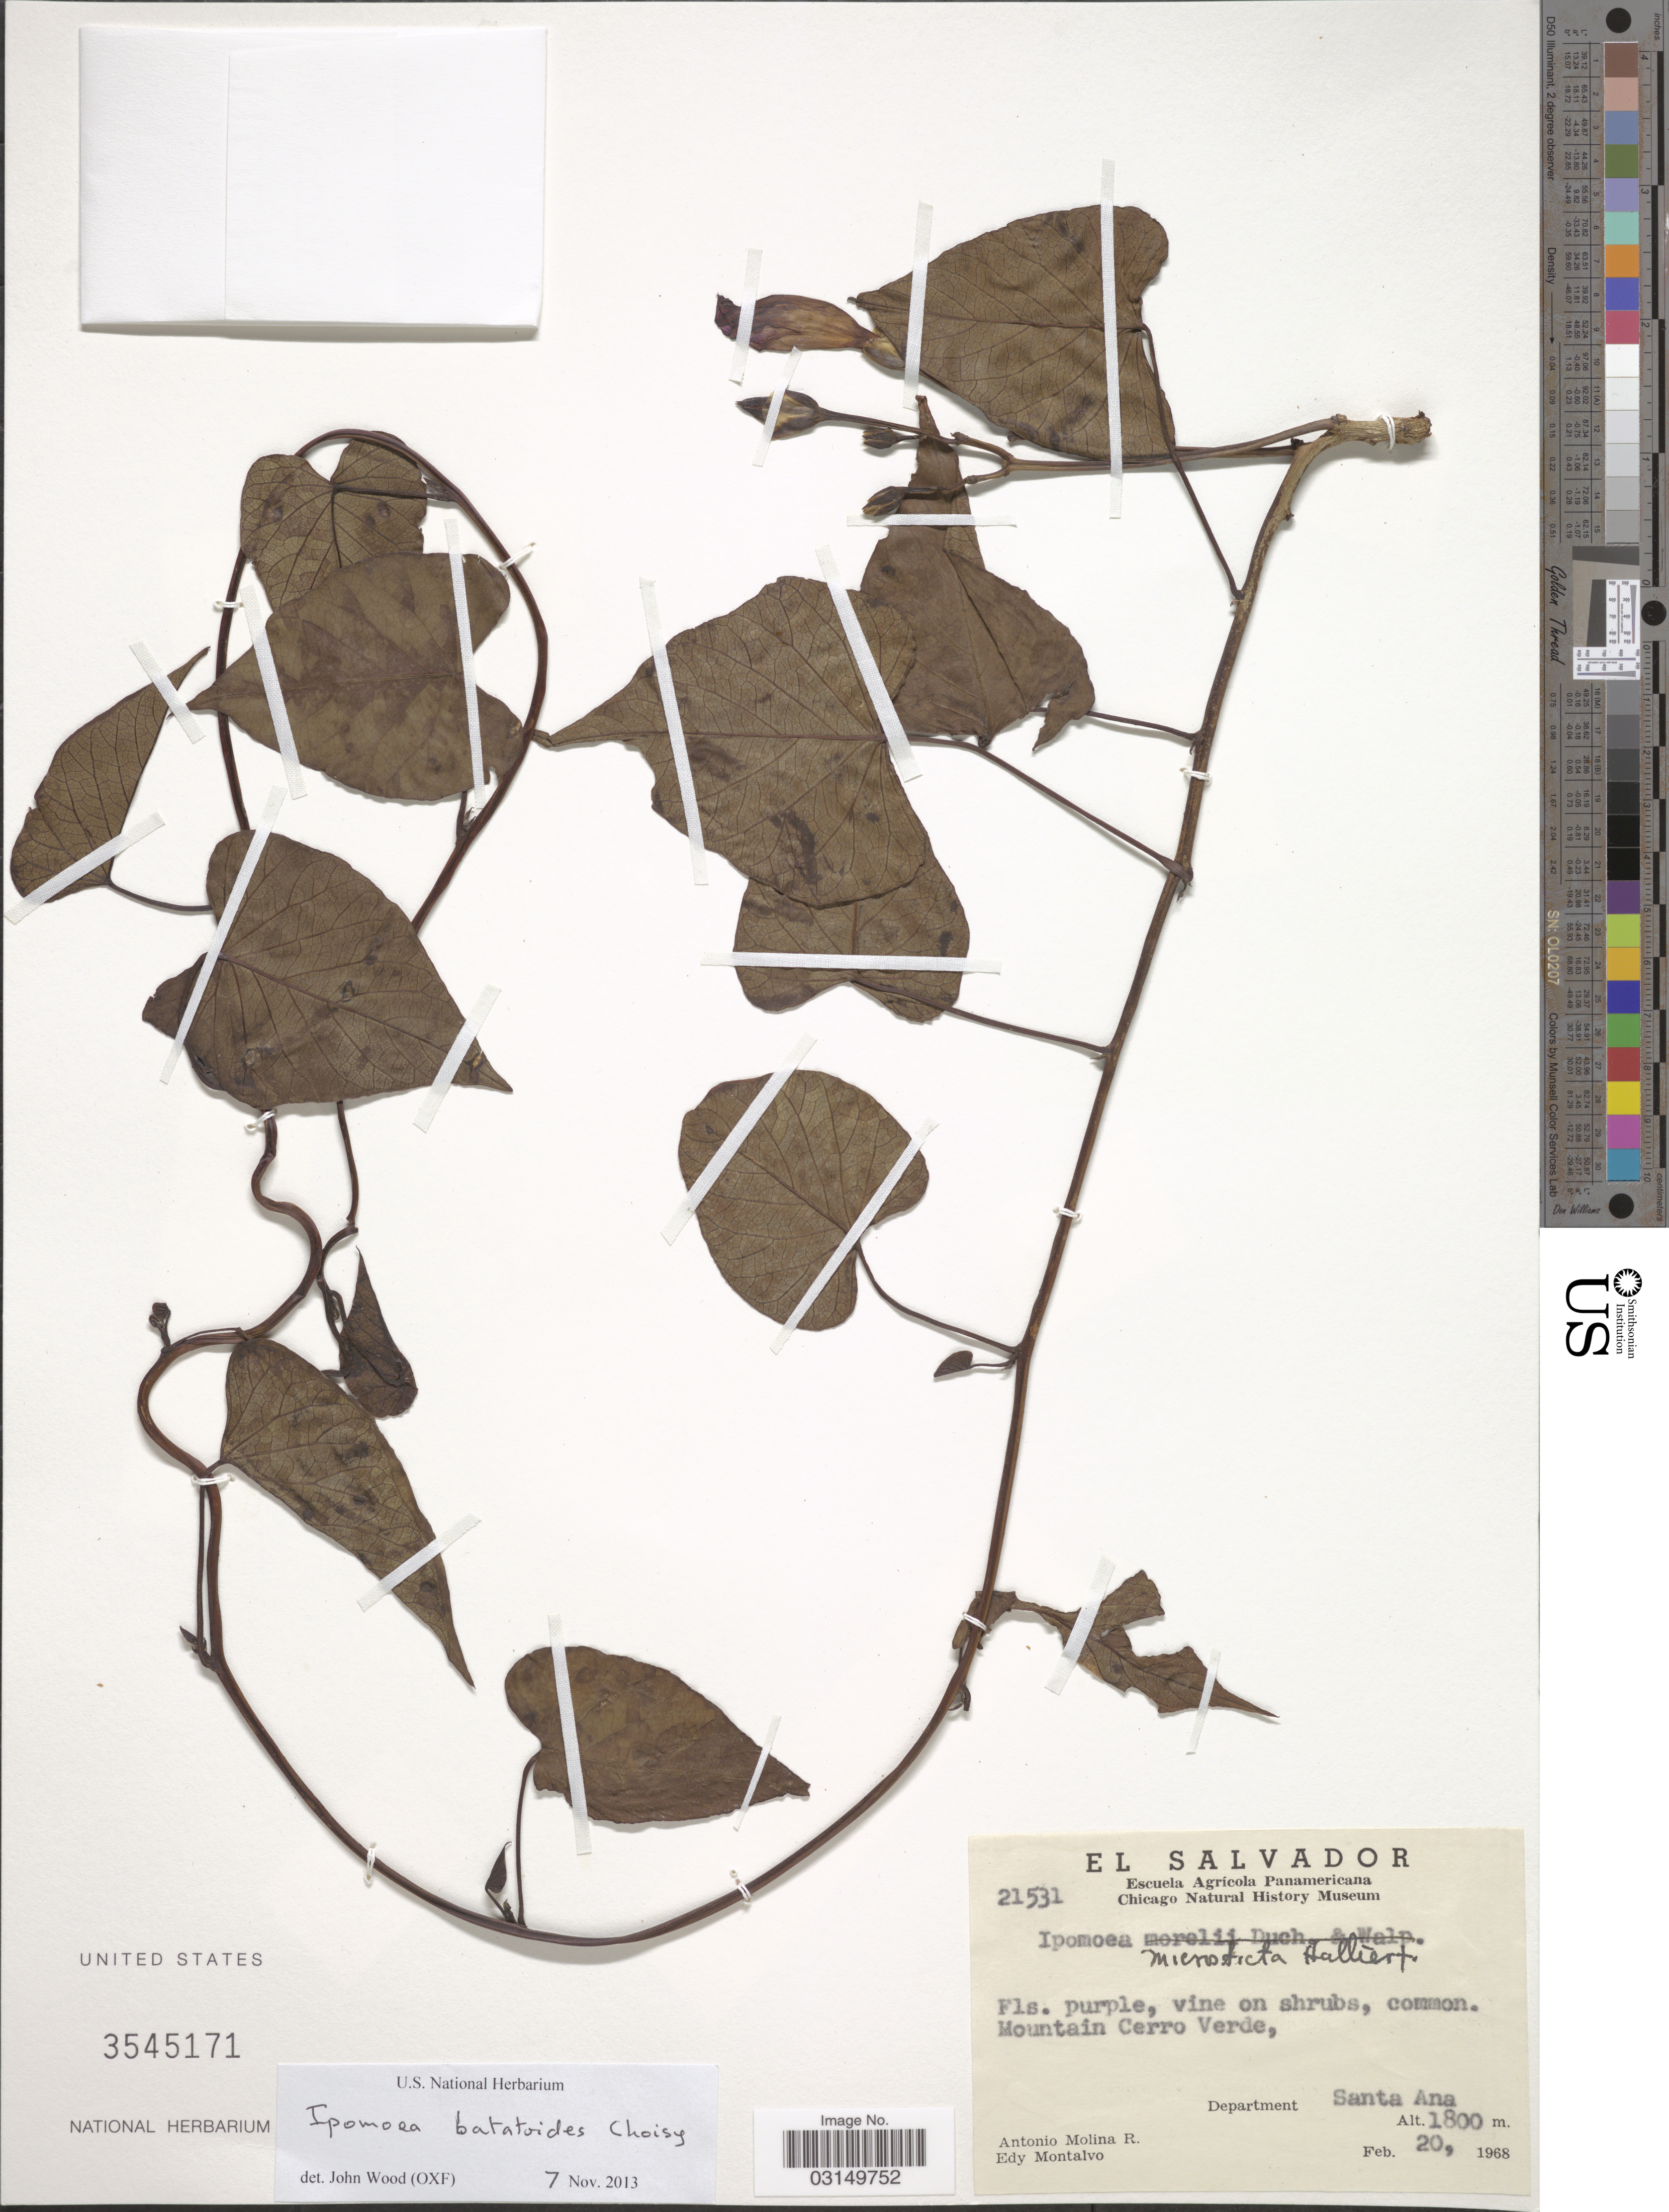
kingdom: Plantae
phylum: Tracheophyta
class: Magnoliopsida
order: Solanales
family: Convolvulaceae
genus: Ipomoea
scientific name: Ipomoea batatoides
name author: Choisy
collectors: A. Molina R. & E. A. Montalvo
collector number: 21531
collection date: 1968-02-20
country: El Salvador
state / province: Santa Ana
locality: Mountain Cerro Verde, Department Santa Ana.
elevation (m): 1800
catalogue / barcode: US 3545171